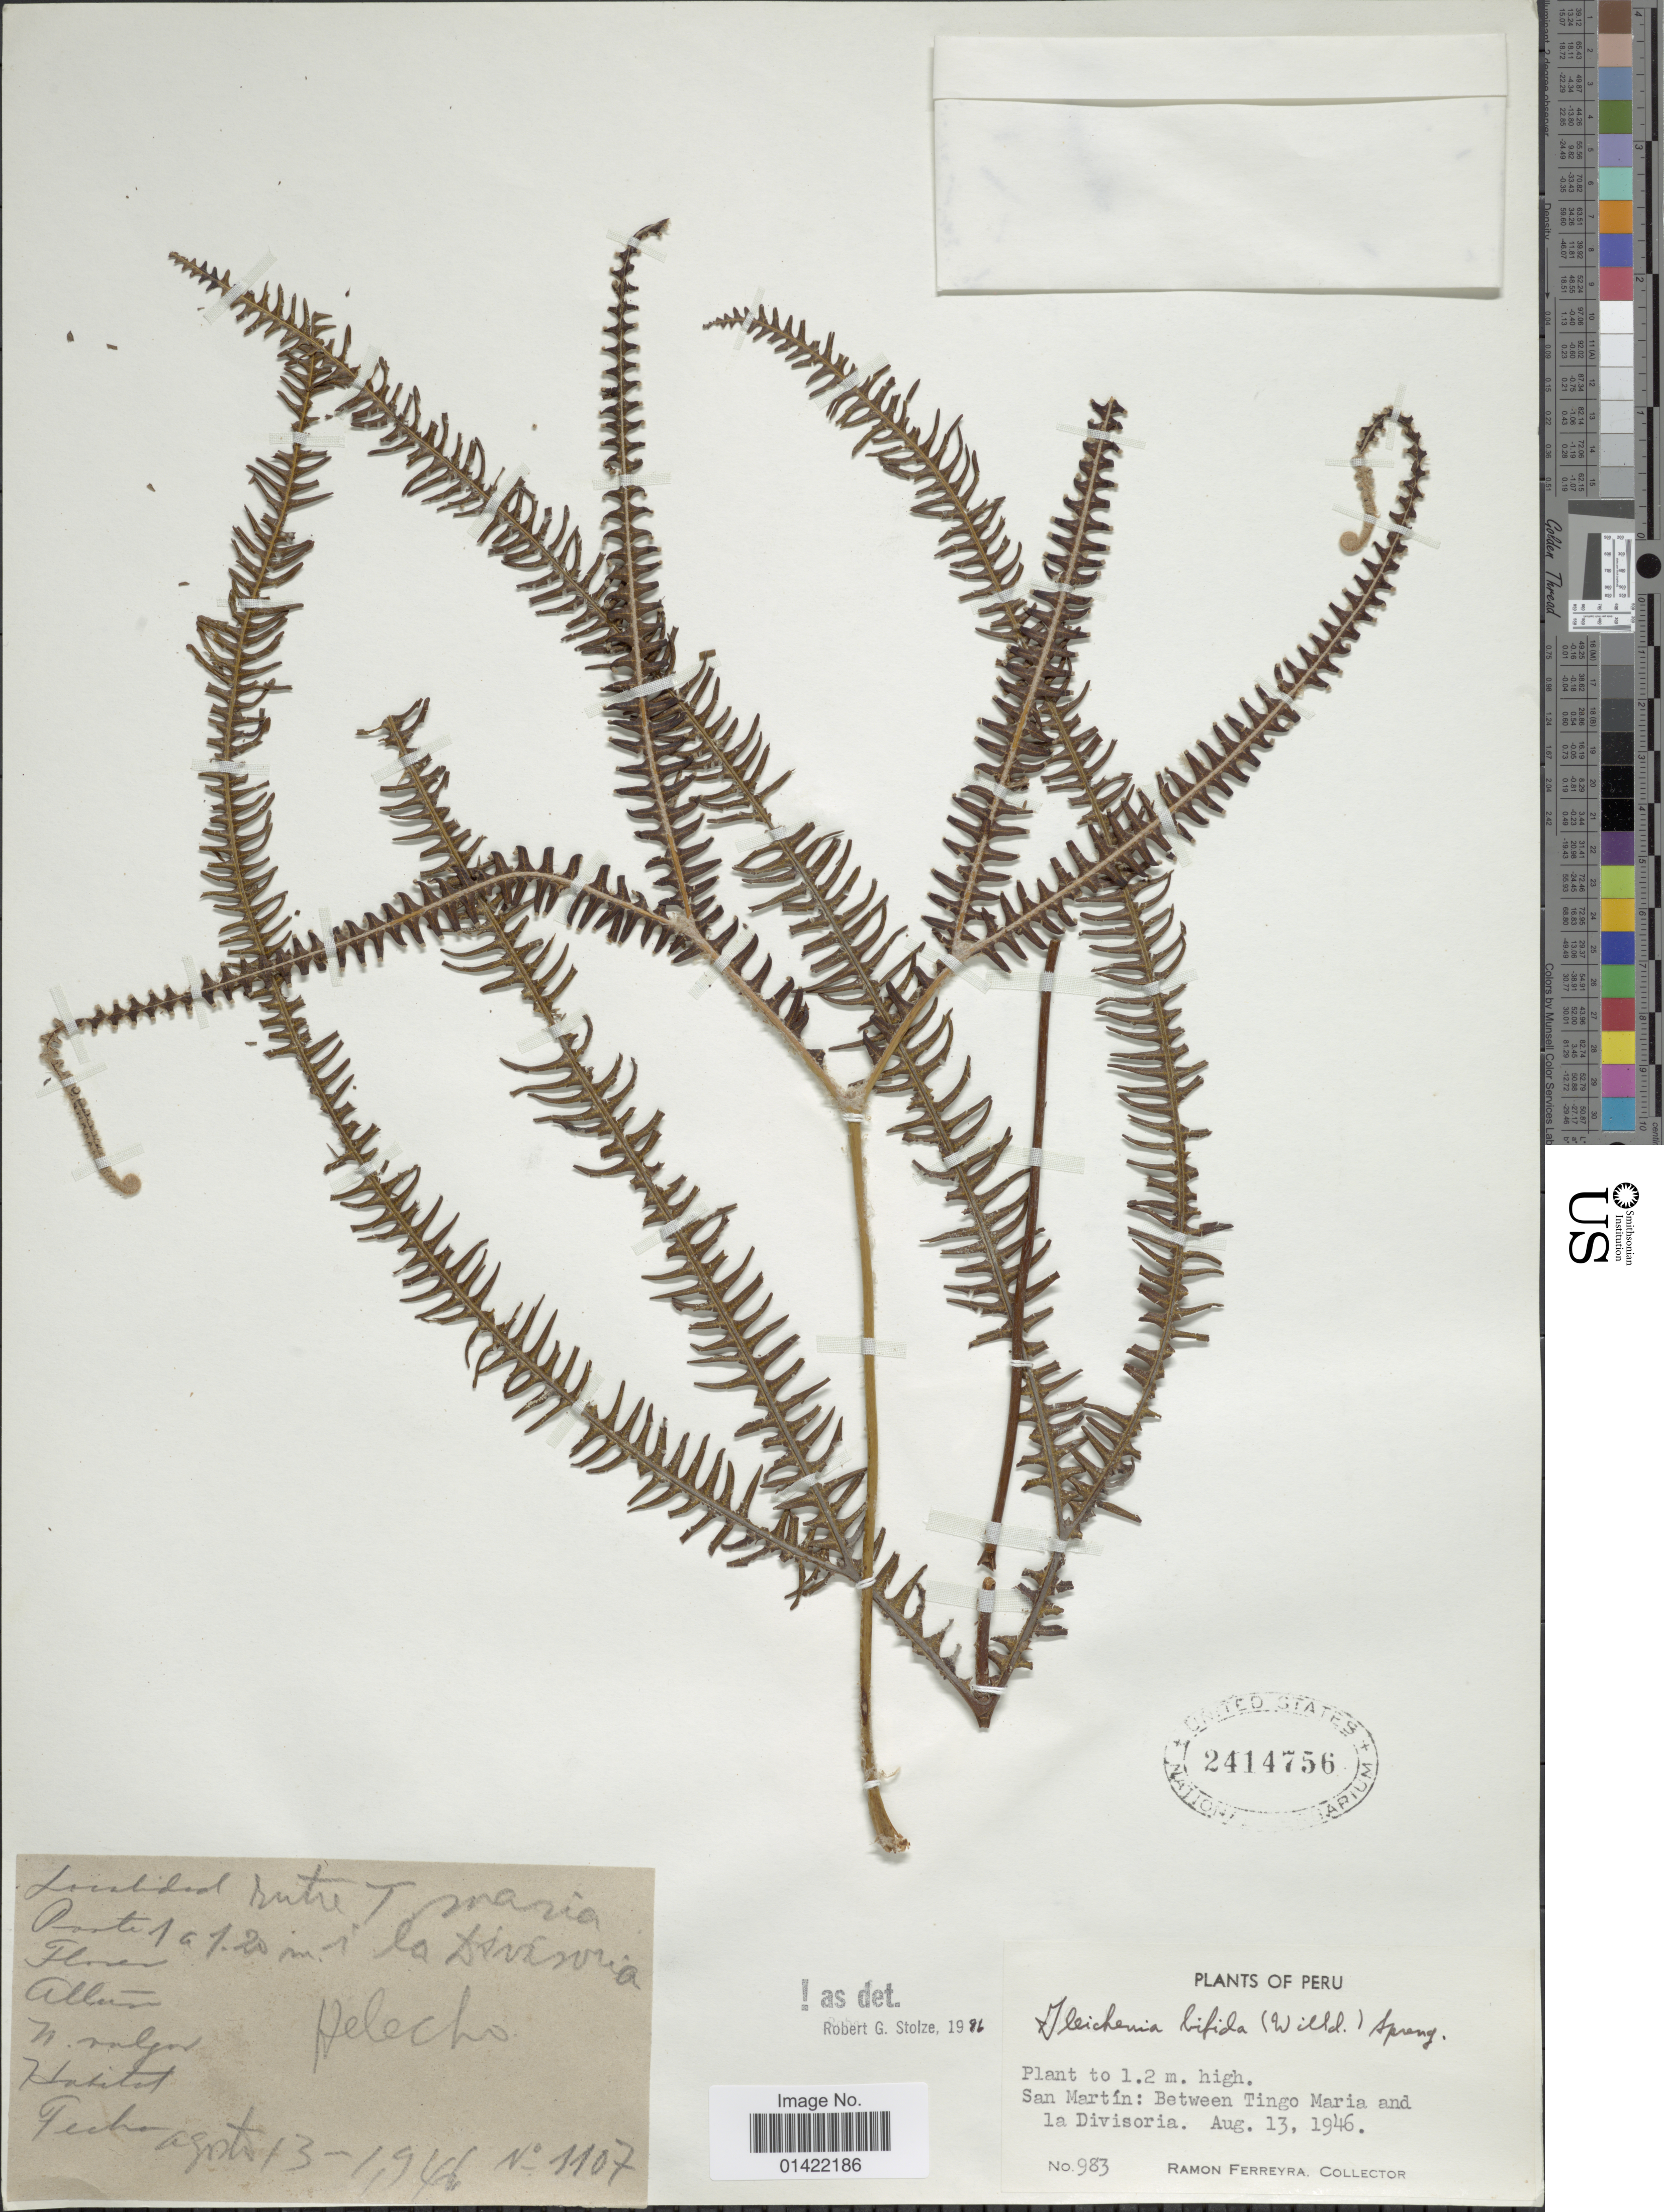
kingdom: Plantae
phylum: Tracheophyta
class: Polypodiopsida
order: Gleicheniales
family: Gleicheniaceae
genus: Sticherus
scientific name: Sticherus bifidus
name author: (Willd.) Ching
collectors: R. A. Ferreyra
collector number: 983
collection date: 1946-08-13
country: Peru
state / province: San Martín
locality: Between Tingo Maria and la Divisoria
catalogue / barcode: US 2414756